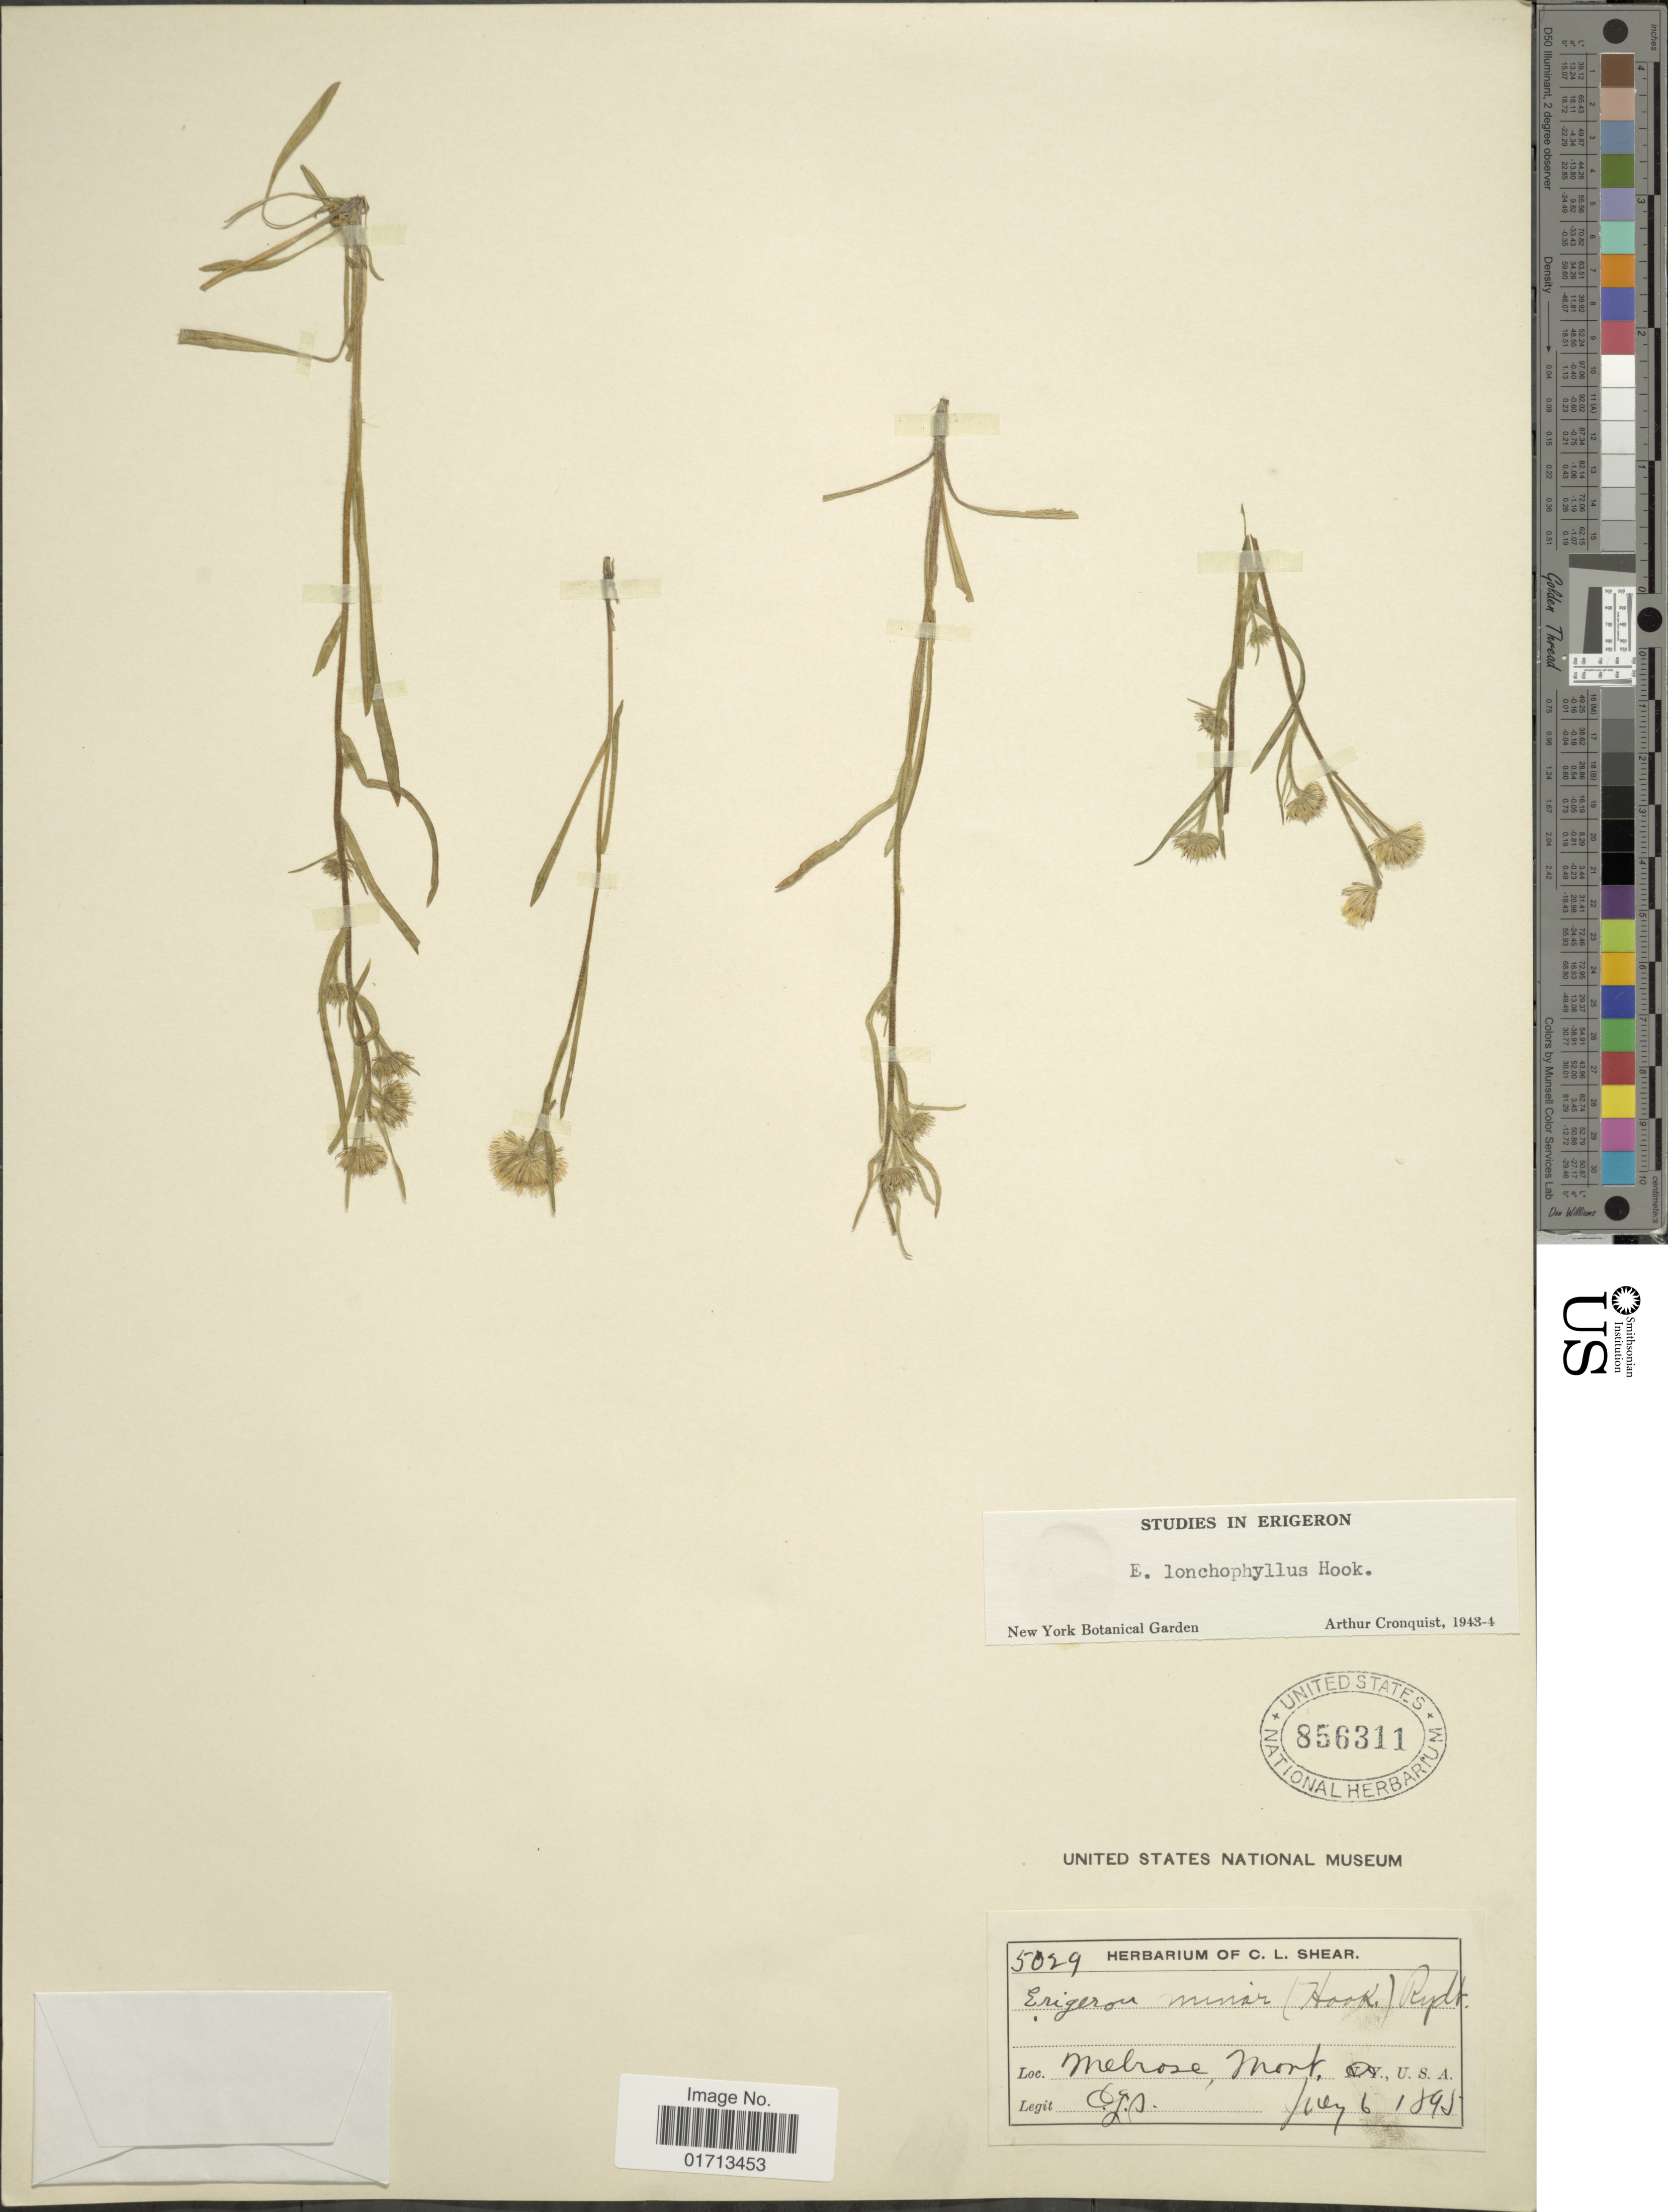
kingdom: Plantae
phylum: Tracheophyta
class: Magnoliopsida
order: Asterales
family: Asteraceae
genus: Erigeron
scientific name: Erigeron lonchophyllus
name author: Hook.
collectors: C. L. Shear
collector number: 5029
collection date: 1895-07-06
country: United States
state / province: Montana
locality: Melrose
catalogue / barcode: US 856311